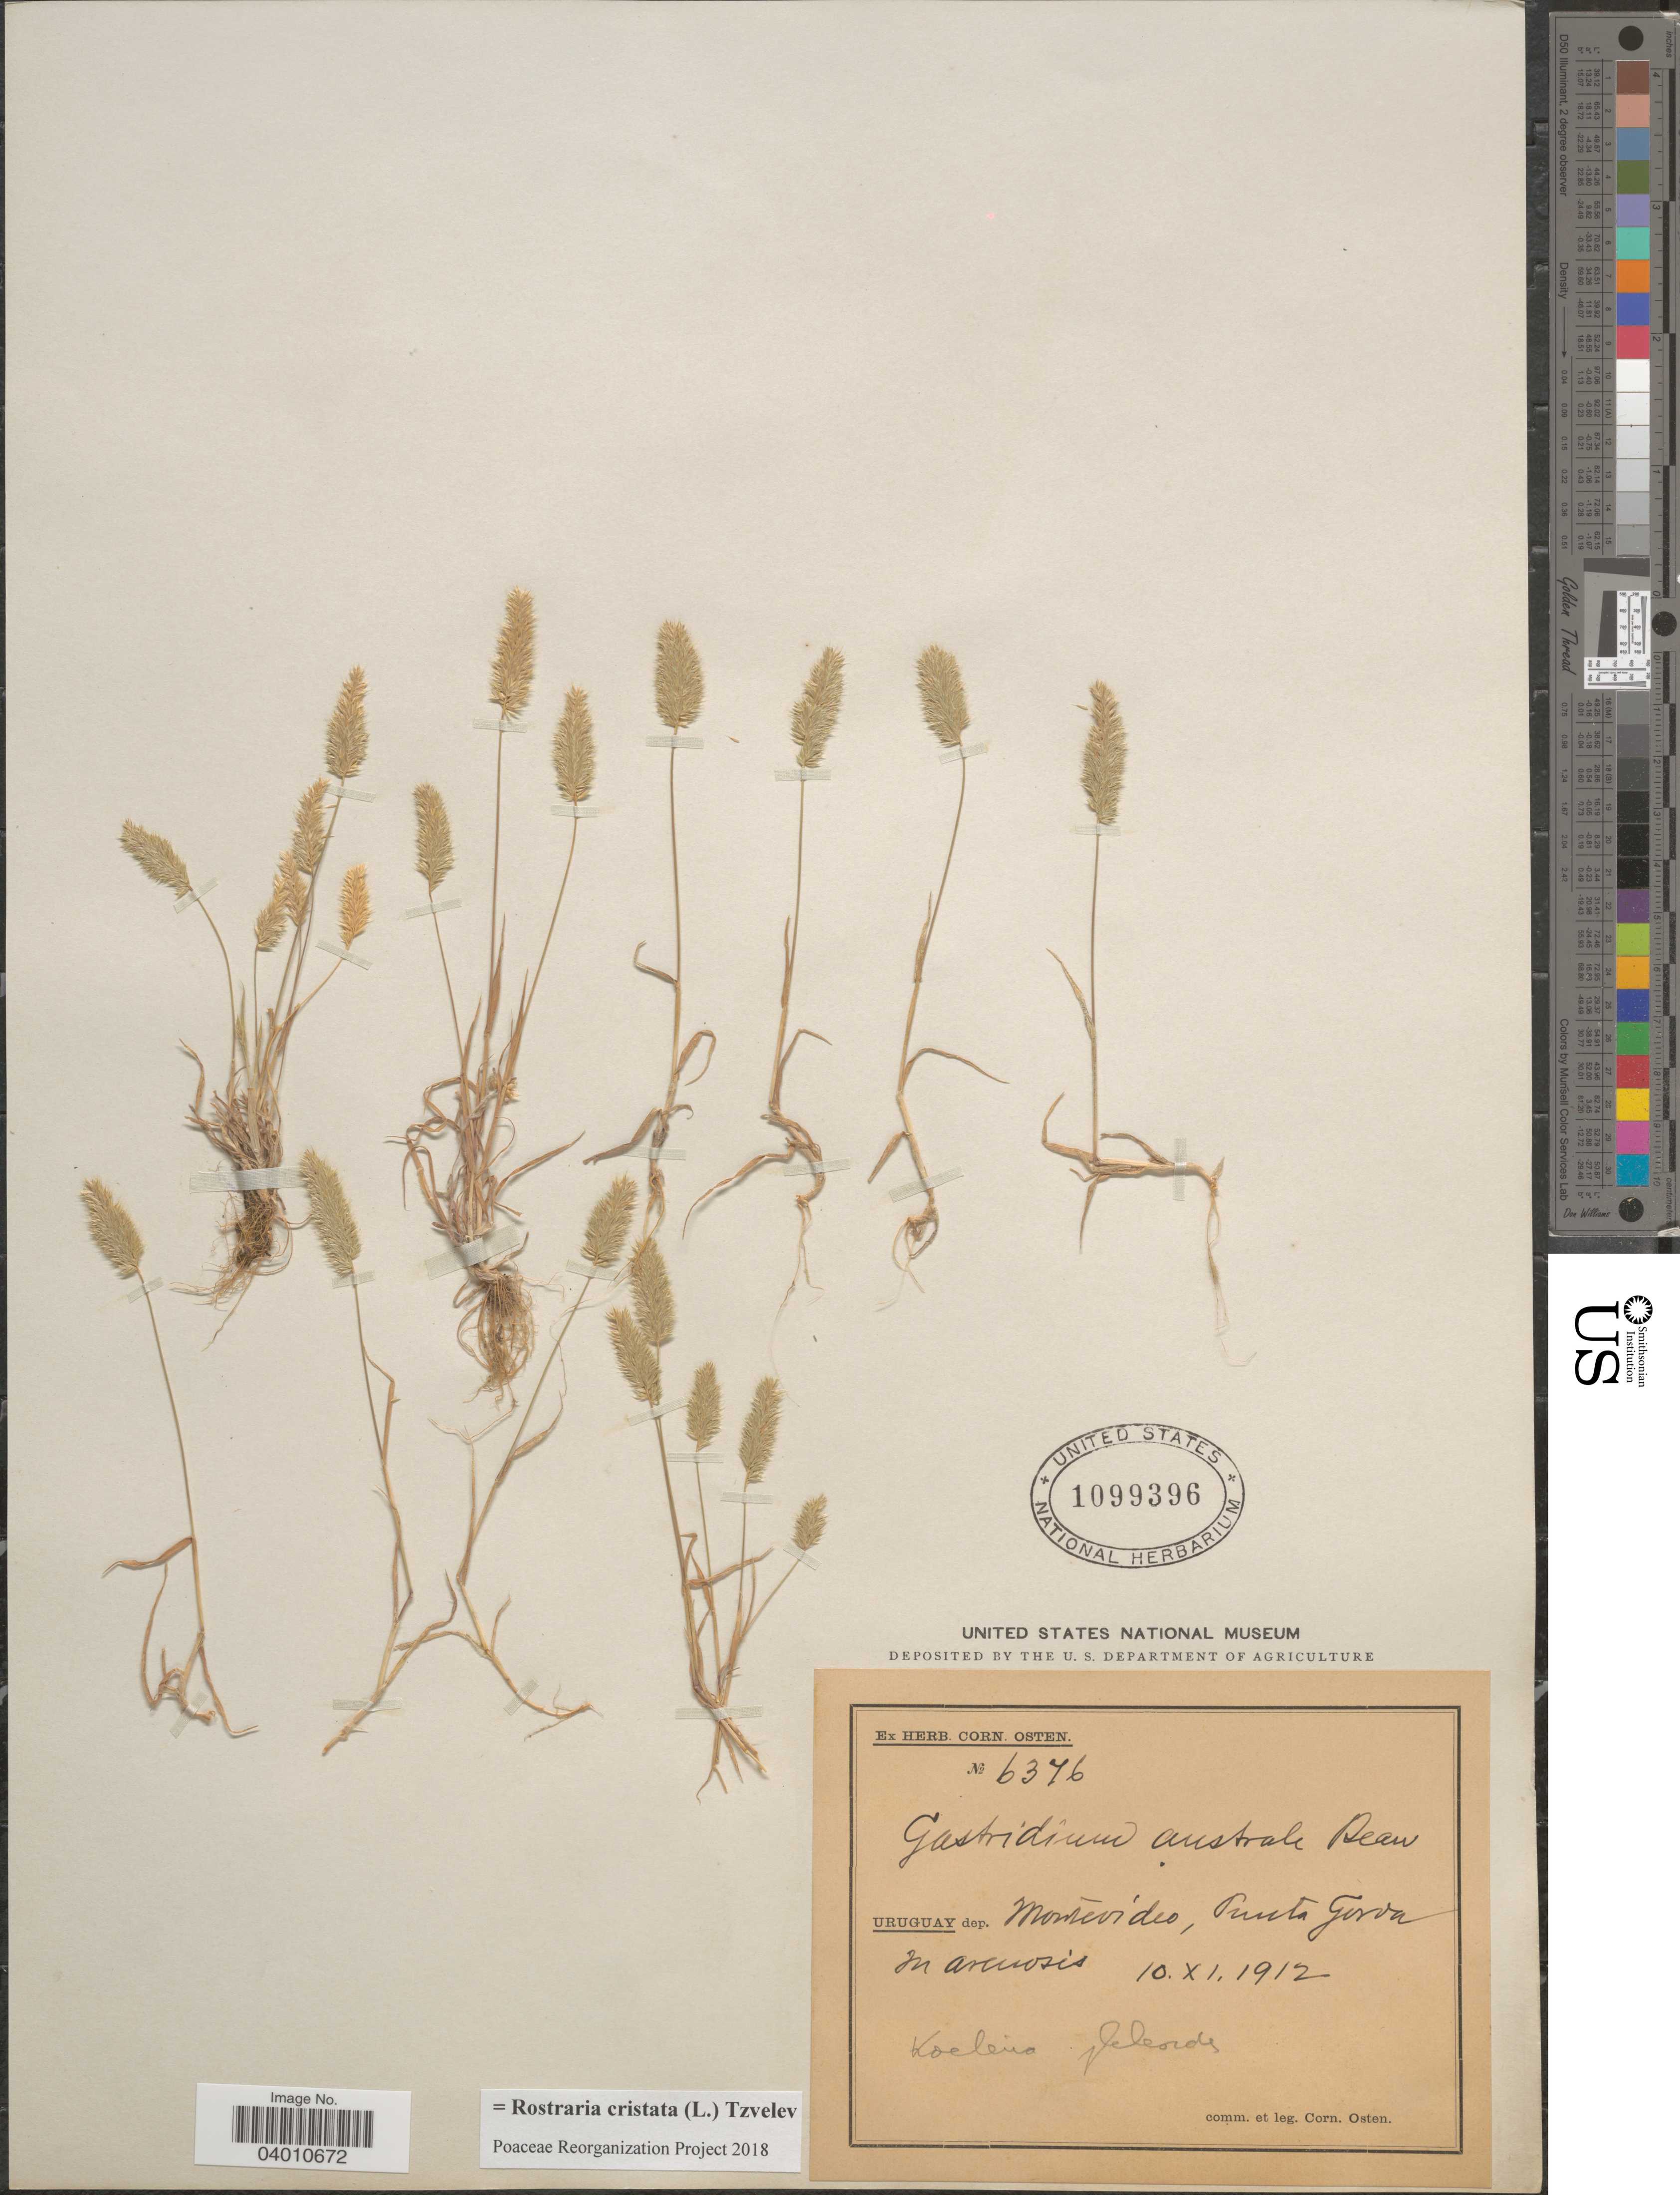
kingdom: Plantae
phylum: Tracheophyta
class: Liliopsida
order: Poales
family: Poaceae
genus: Rostraria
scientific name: Rostraria cristata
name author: (L.) Tzvelev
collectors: C. Osten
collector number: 6376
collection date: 1912-11-10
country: Uruguay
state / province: Montevideo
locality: Dep. Montevideo, Punta Gorda. In aridosis.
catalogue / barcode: US 1099396